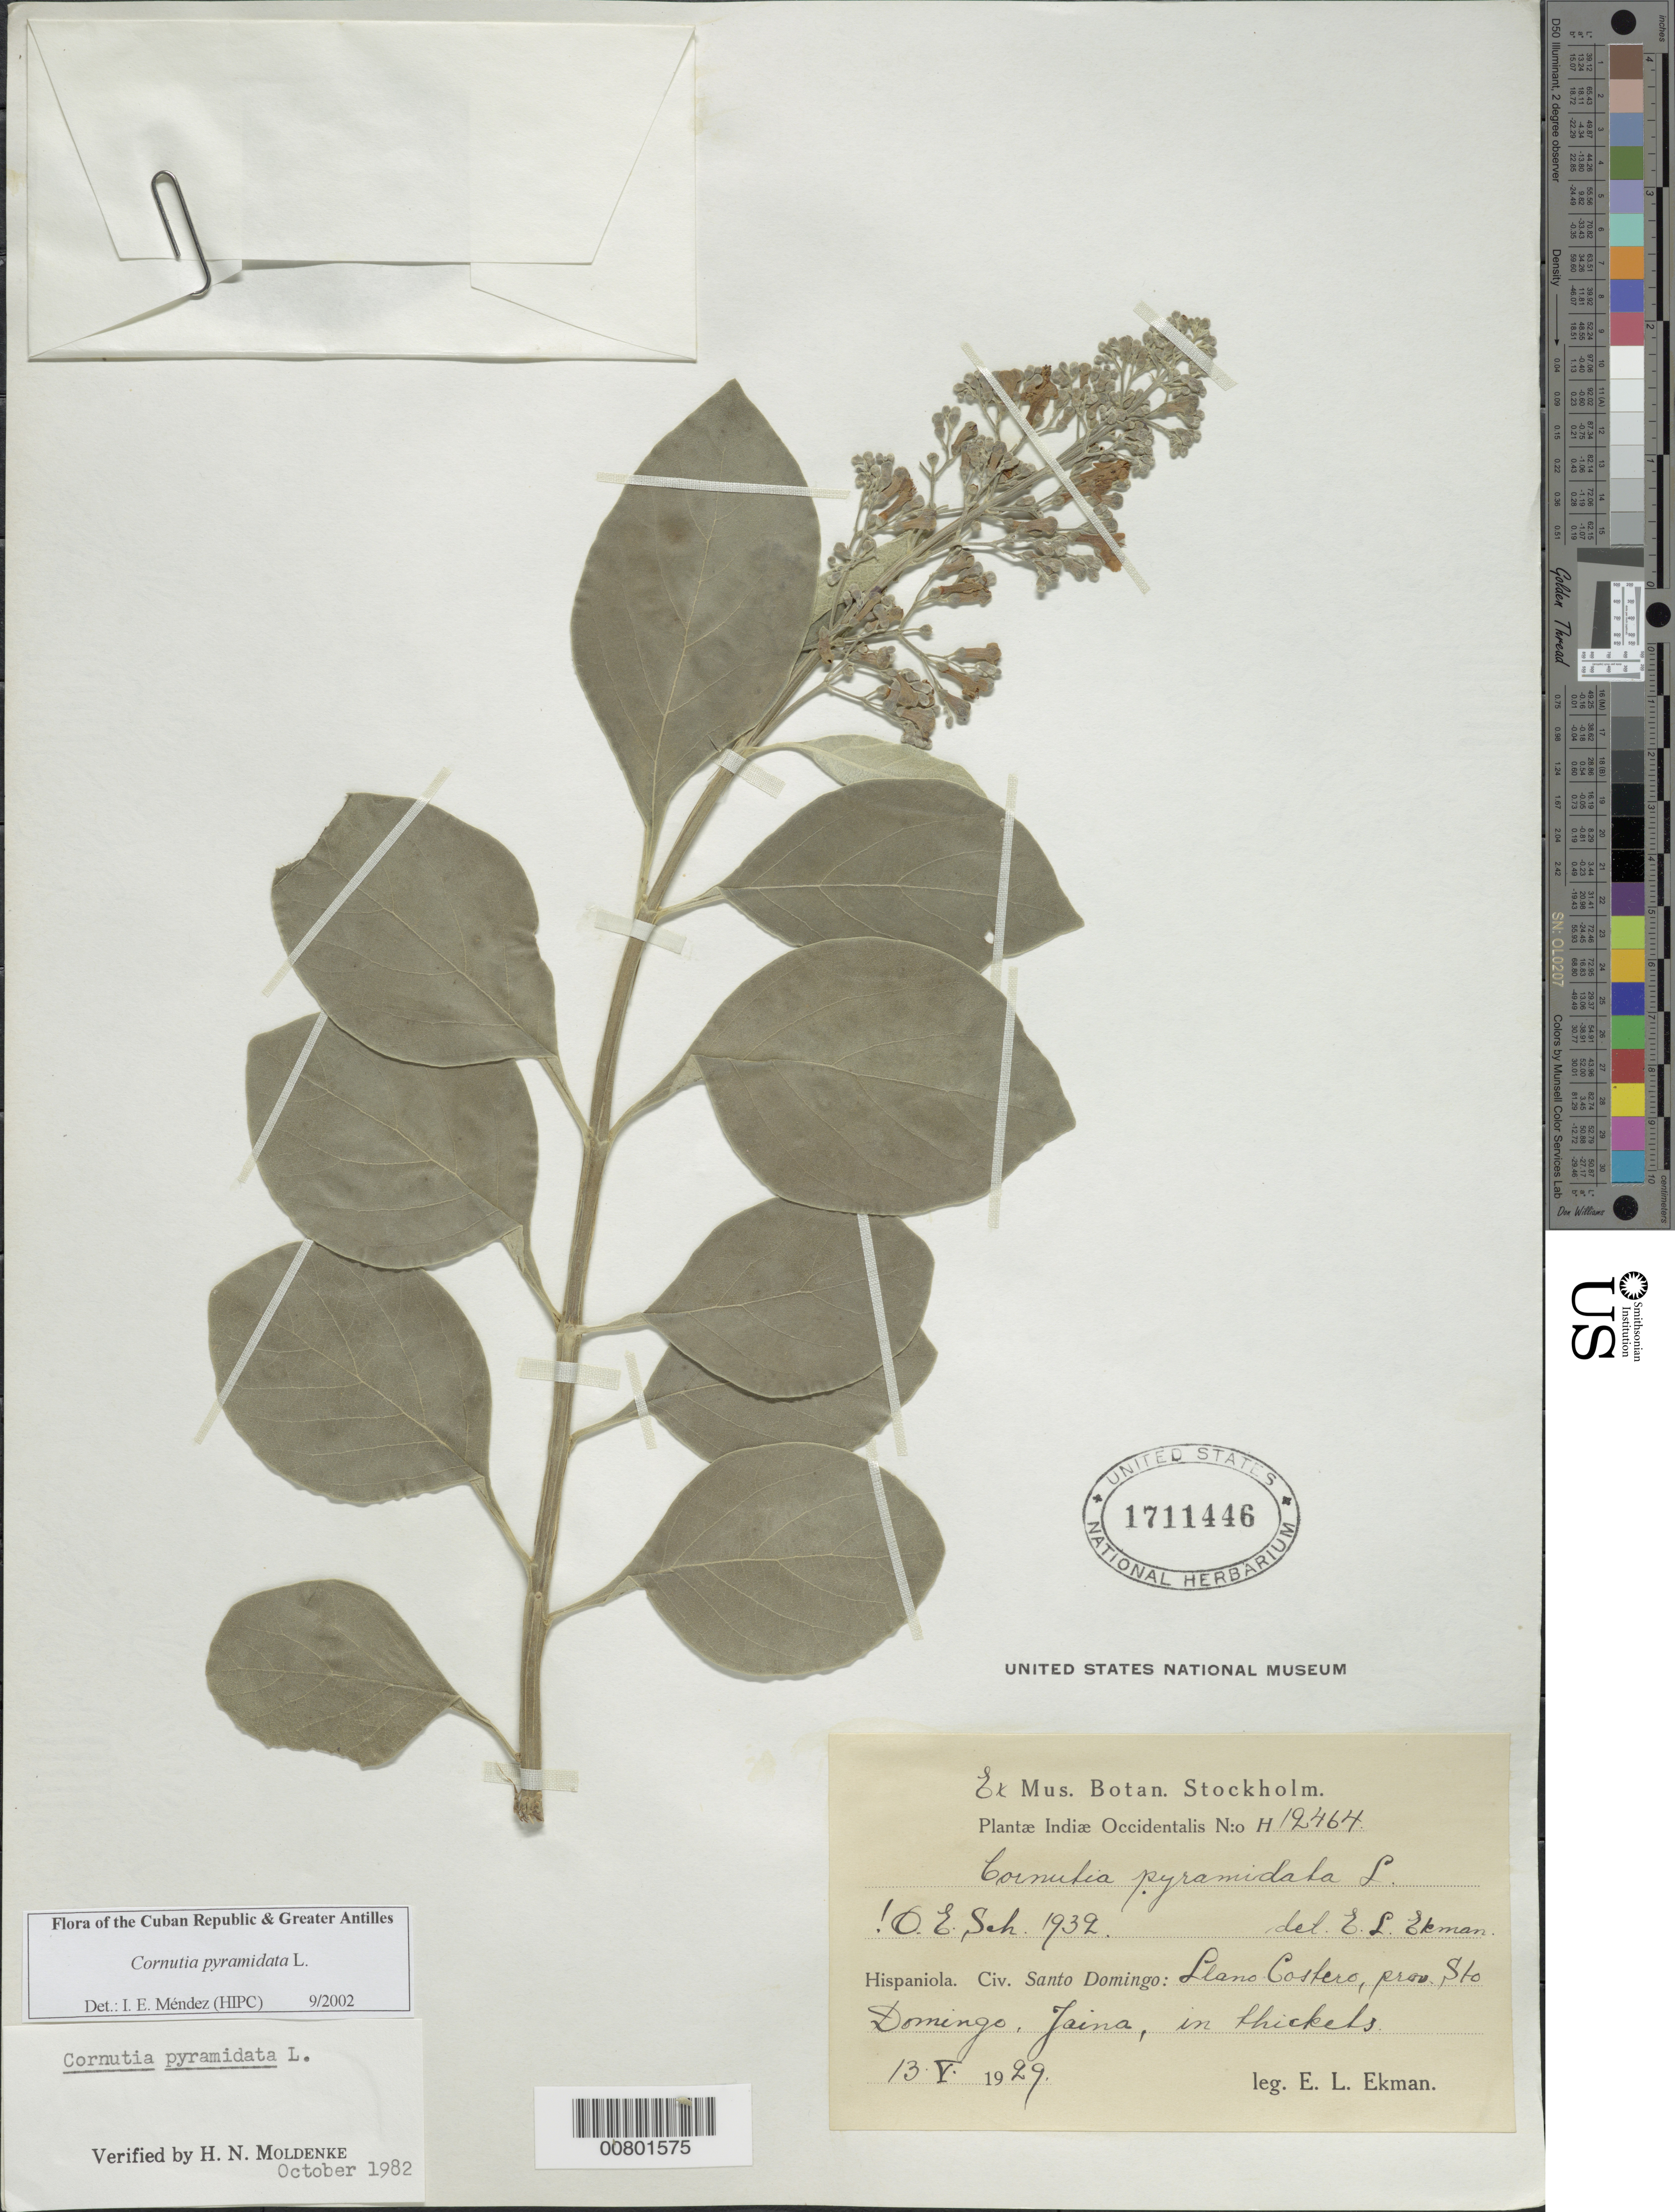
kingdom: Plantae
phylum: Tracheophyta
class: Magnoliopsida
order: Lamiales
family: Lamiaceae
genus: Cornutia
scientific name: Cornutia pyramidata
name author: L.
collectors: E. L. Ekman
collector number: H 12464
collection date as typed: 13 May 1929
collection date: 1929-05-13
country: Dominican Republic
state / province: Distrito Nacional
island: Hispaniola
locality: Llano Costero, Haina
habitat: In thickets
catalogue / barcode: US 1711446